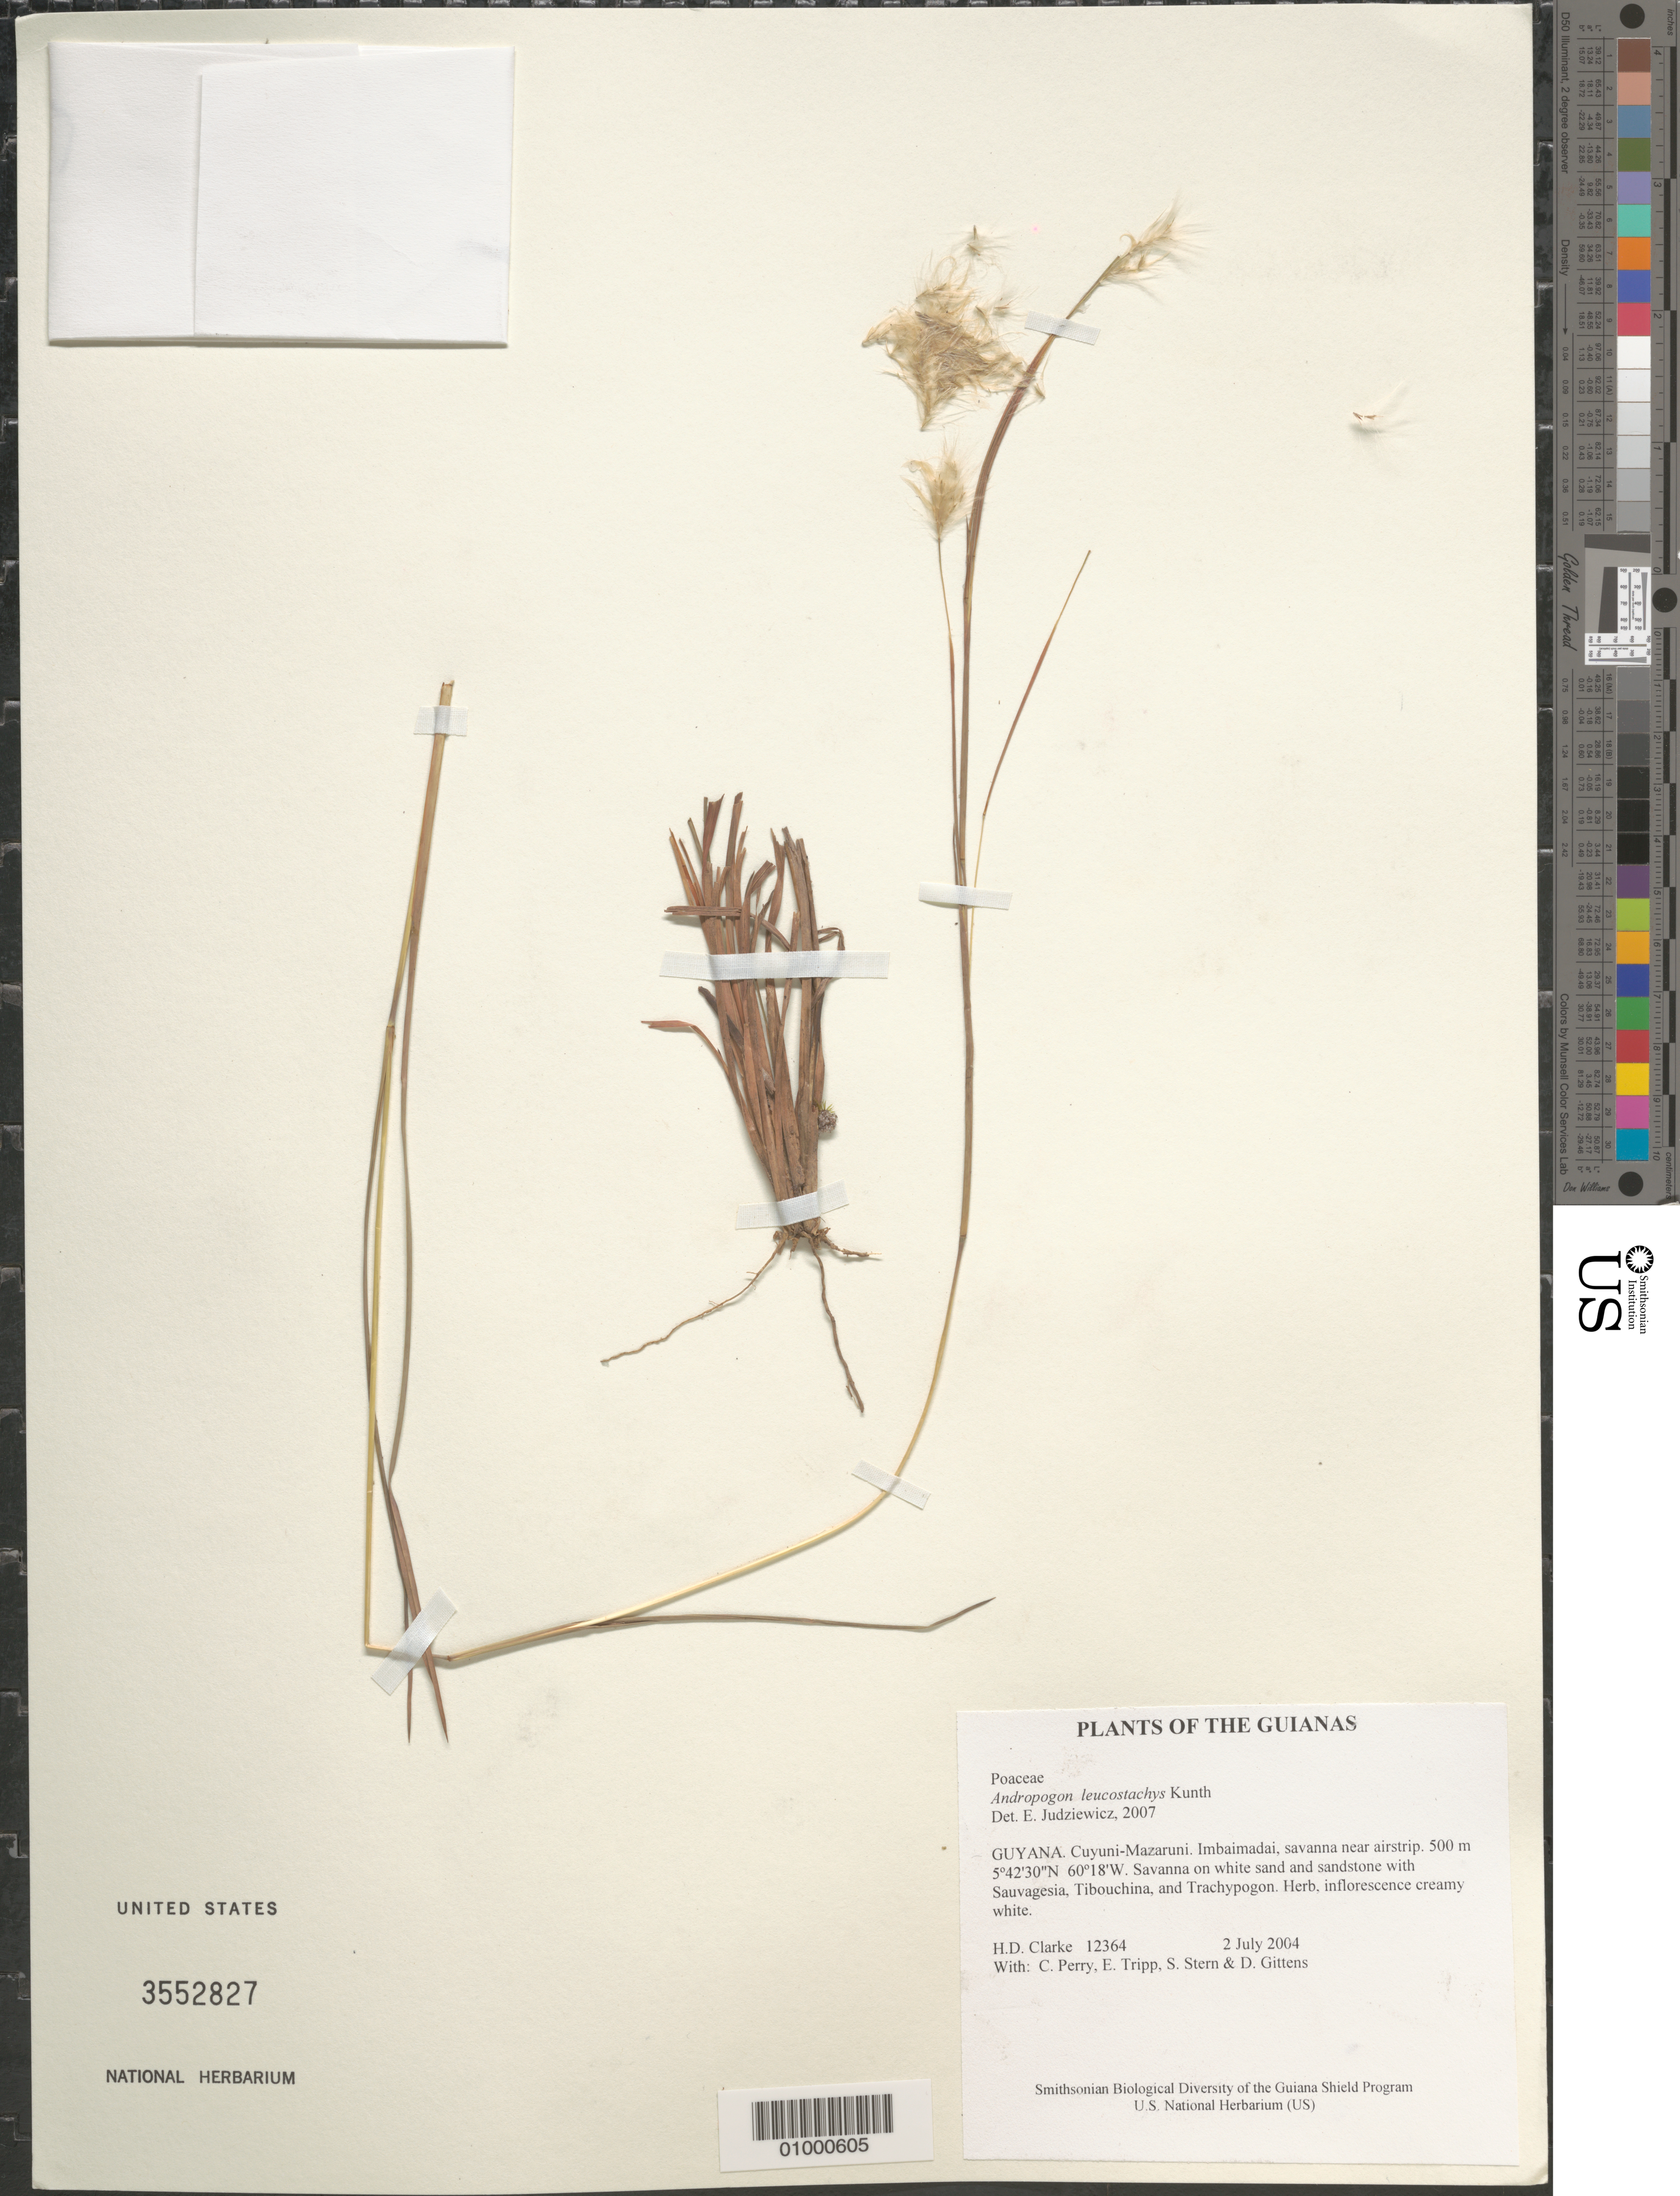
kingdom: Plantae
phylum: Tracheophyta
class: Liliopsida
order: Poales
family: Poaceae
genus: Andropogon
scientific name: Andropogon leucostachyus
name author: Kunth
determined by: Judziewicz, E. J.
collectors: H. D. Clarke, C. Perry, E. Tripp, S. R. Stern & D. Gittens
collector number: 12364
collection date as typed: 2 July 2004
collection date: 2004-07-02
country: Guyana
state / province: Cuyuni-Mazaruni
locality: Imbaimadai, savanna near airstrip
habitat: Savanna on white sand and sandstone with Sauvagesia, Tibouchina, and Trachypogon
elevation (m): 500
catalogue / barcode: US 3552827